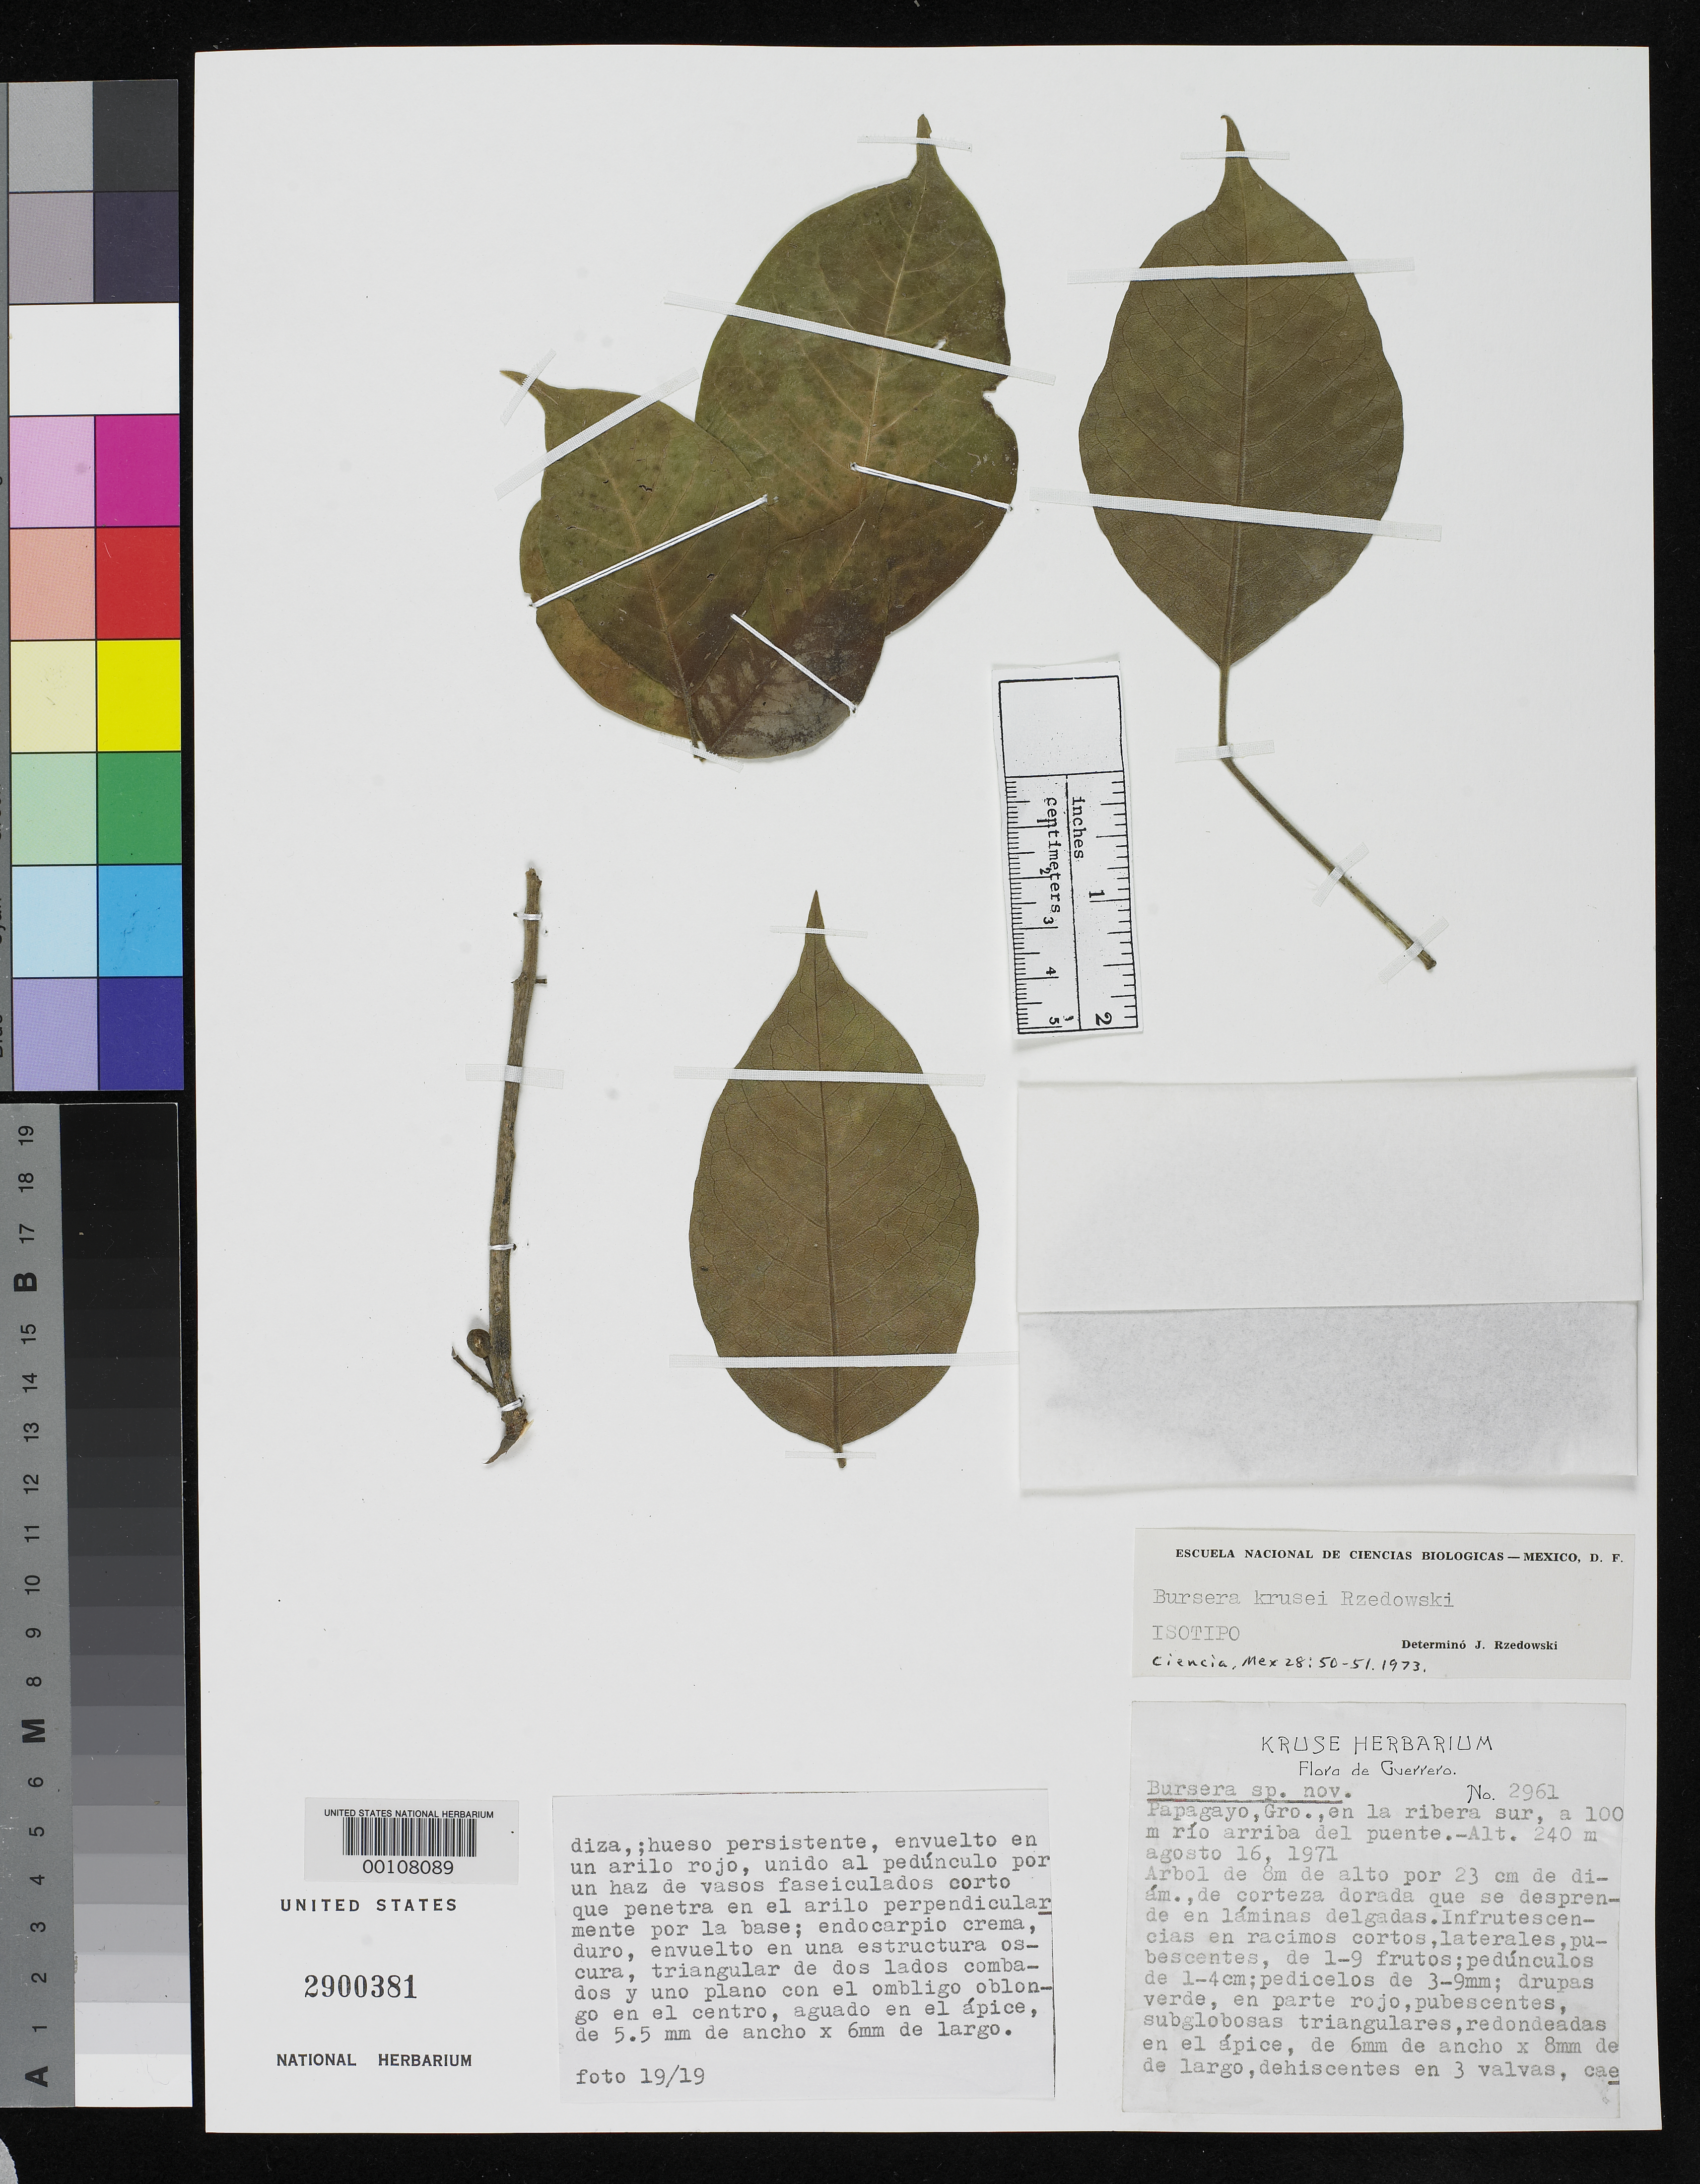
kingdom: Plantae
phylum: Tracheophyta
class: Magnoliopsida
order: Sapindales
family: Burseraceae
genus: Bursera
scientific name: Bursera krusei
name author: Rzed.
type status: Isotype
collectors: H. Kruse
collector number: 2961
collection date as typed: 16 Aug 1971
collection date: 1971-08-16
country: Mexico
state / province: Guerrero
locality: Papagayo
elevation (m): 240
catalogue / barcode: US 2900381